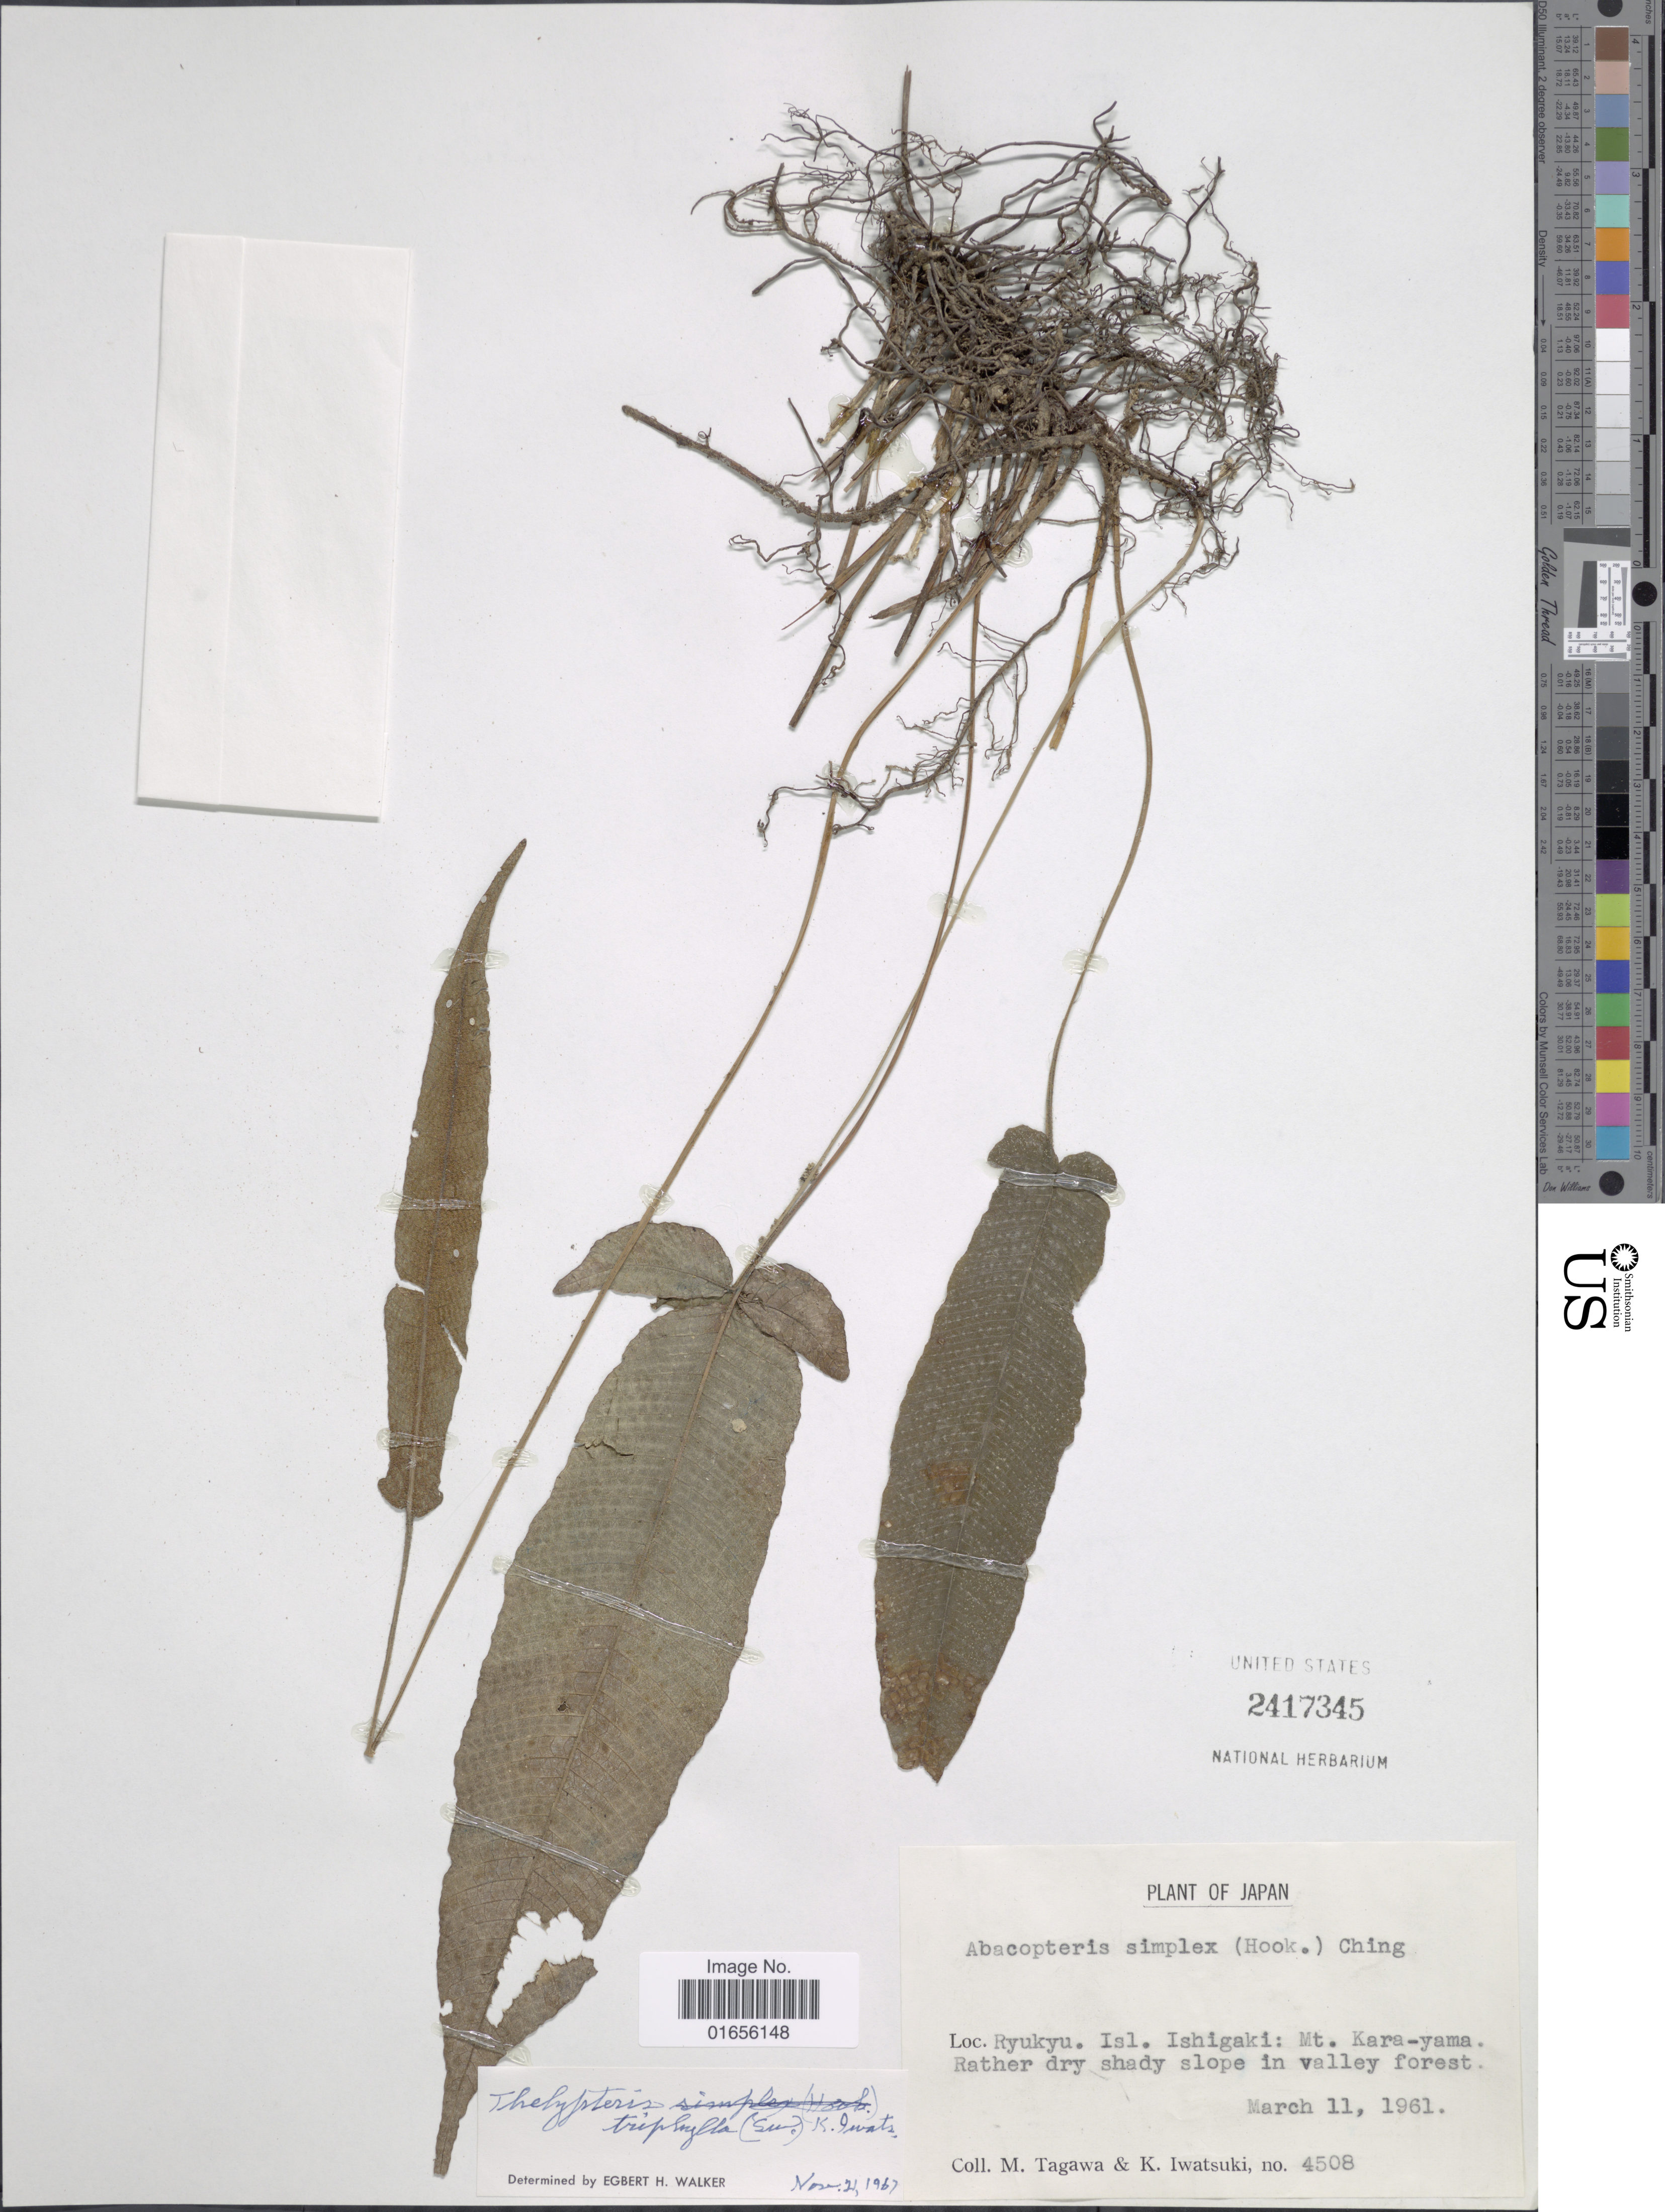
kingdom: Plantae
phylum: Tracheophyta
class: Polypodiopsida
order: Polypodiales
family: Thelypteridaceae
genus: Pronephrium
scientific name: Pronephrium triphyllum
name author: (Sw.) Holttum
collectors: M. Tagawa & K. Iwatsuki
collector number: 4508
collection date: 1961-03-11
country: Japan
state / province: Okinawa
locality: Japan, Ryukyu. Isl. Ishigaki: Mt. Kara-yama.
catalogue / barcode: US 2417345